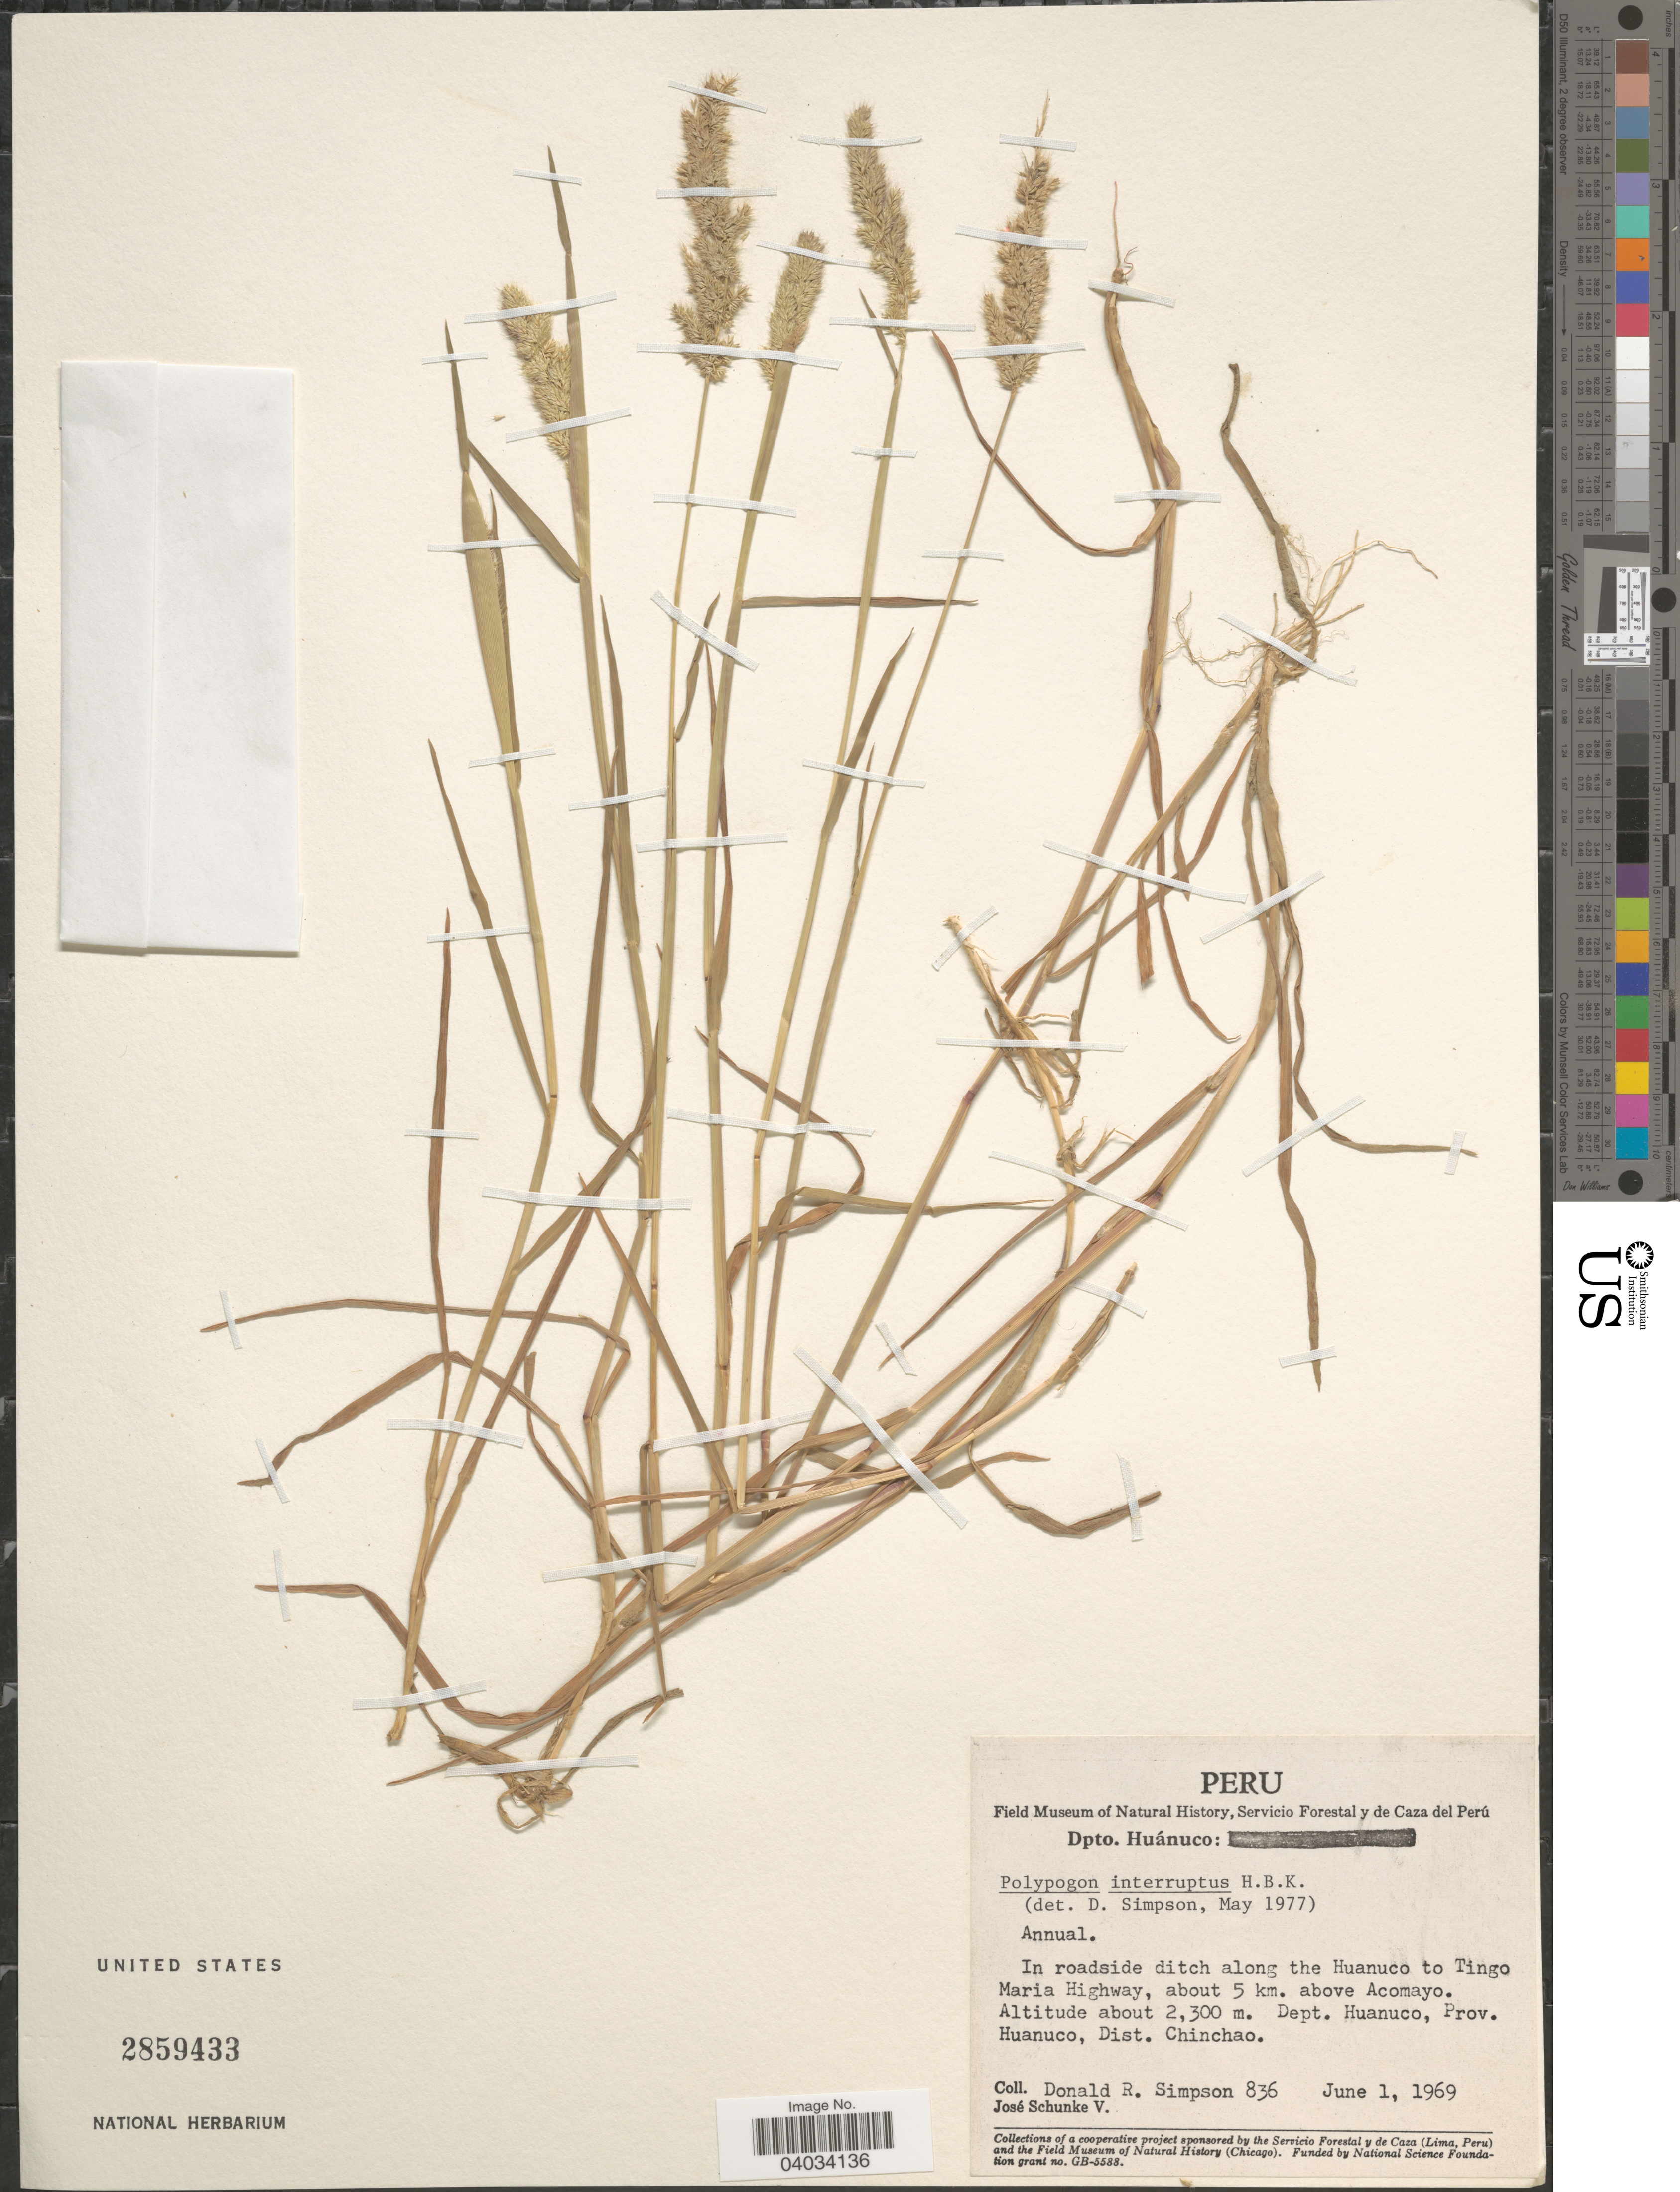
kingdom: Plantae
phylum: Tracheophyta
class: Liliopsida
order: Poales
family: Poaceae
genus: Polypogon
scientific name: Polypogon interruptus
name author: Kunth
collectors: D. R. Simpson & J. Schunke Vigo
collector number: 836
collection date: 1969-06-01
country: Peru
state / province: Huánuco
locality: Dpto. Huánuco. Along the Huanuco to Tingo Maria Highway, about 5 km. above Acomayo. Dept. Huanuco, Dist. Chinchao.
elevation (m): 2300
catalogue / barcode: US 2859433